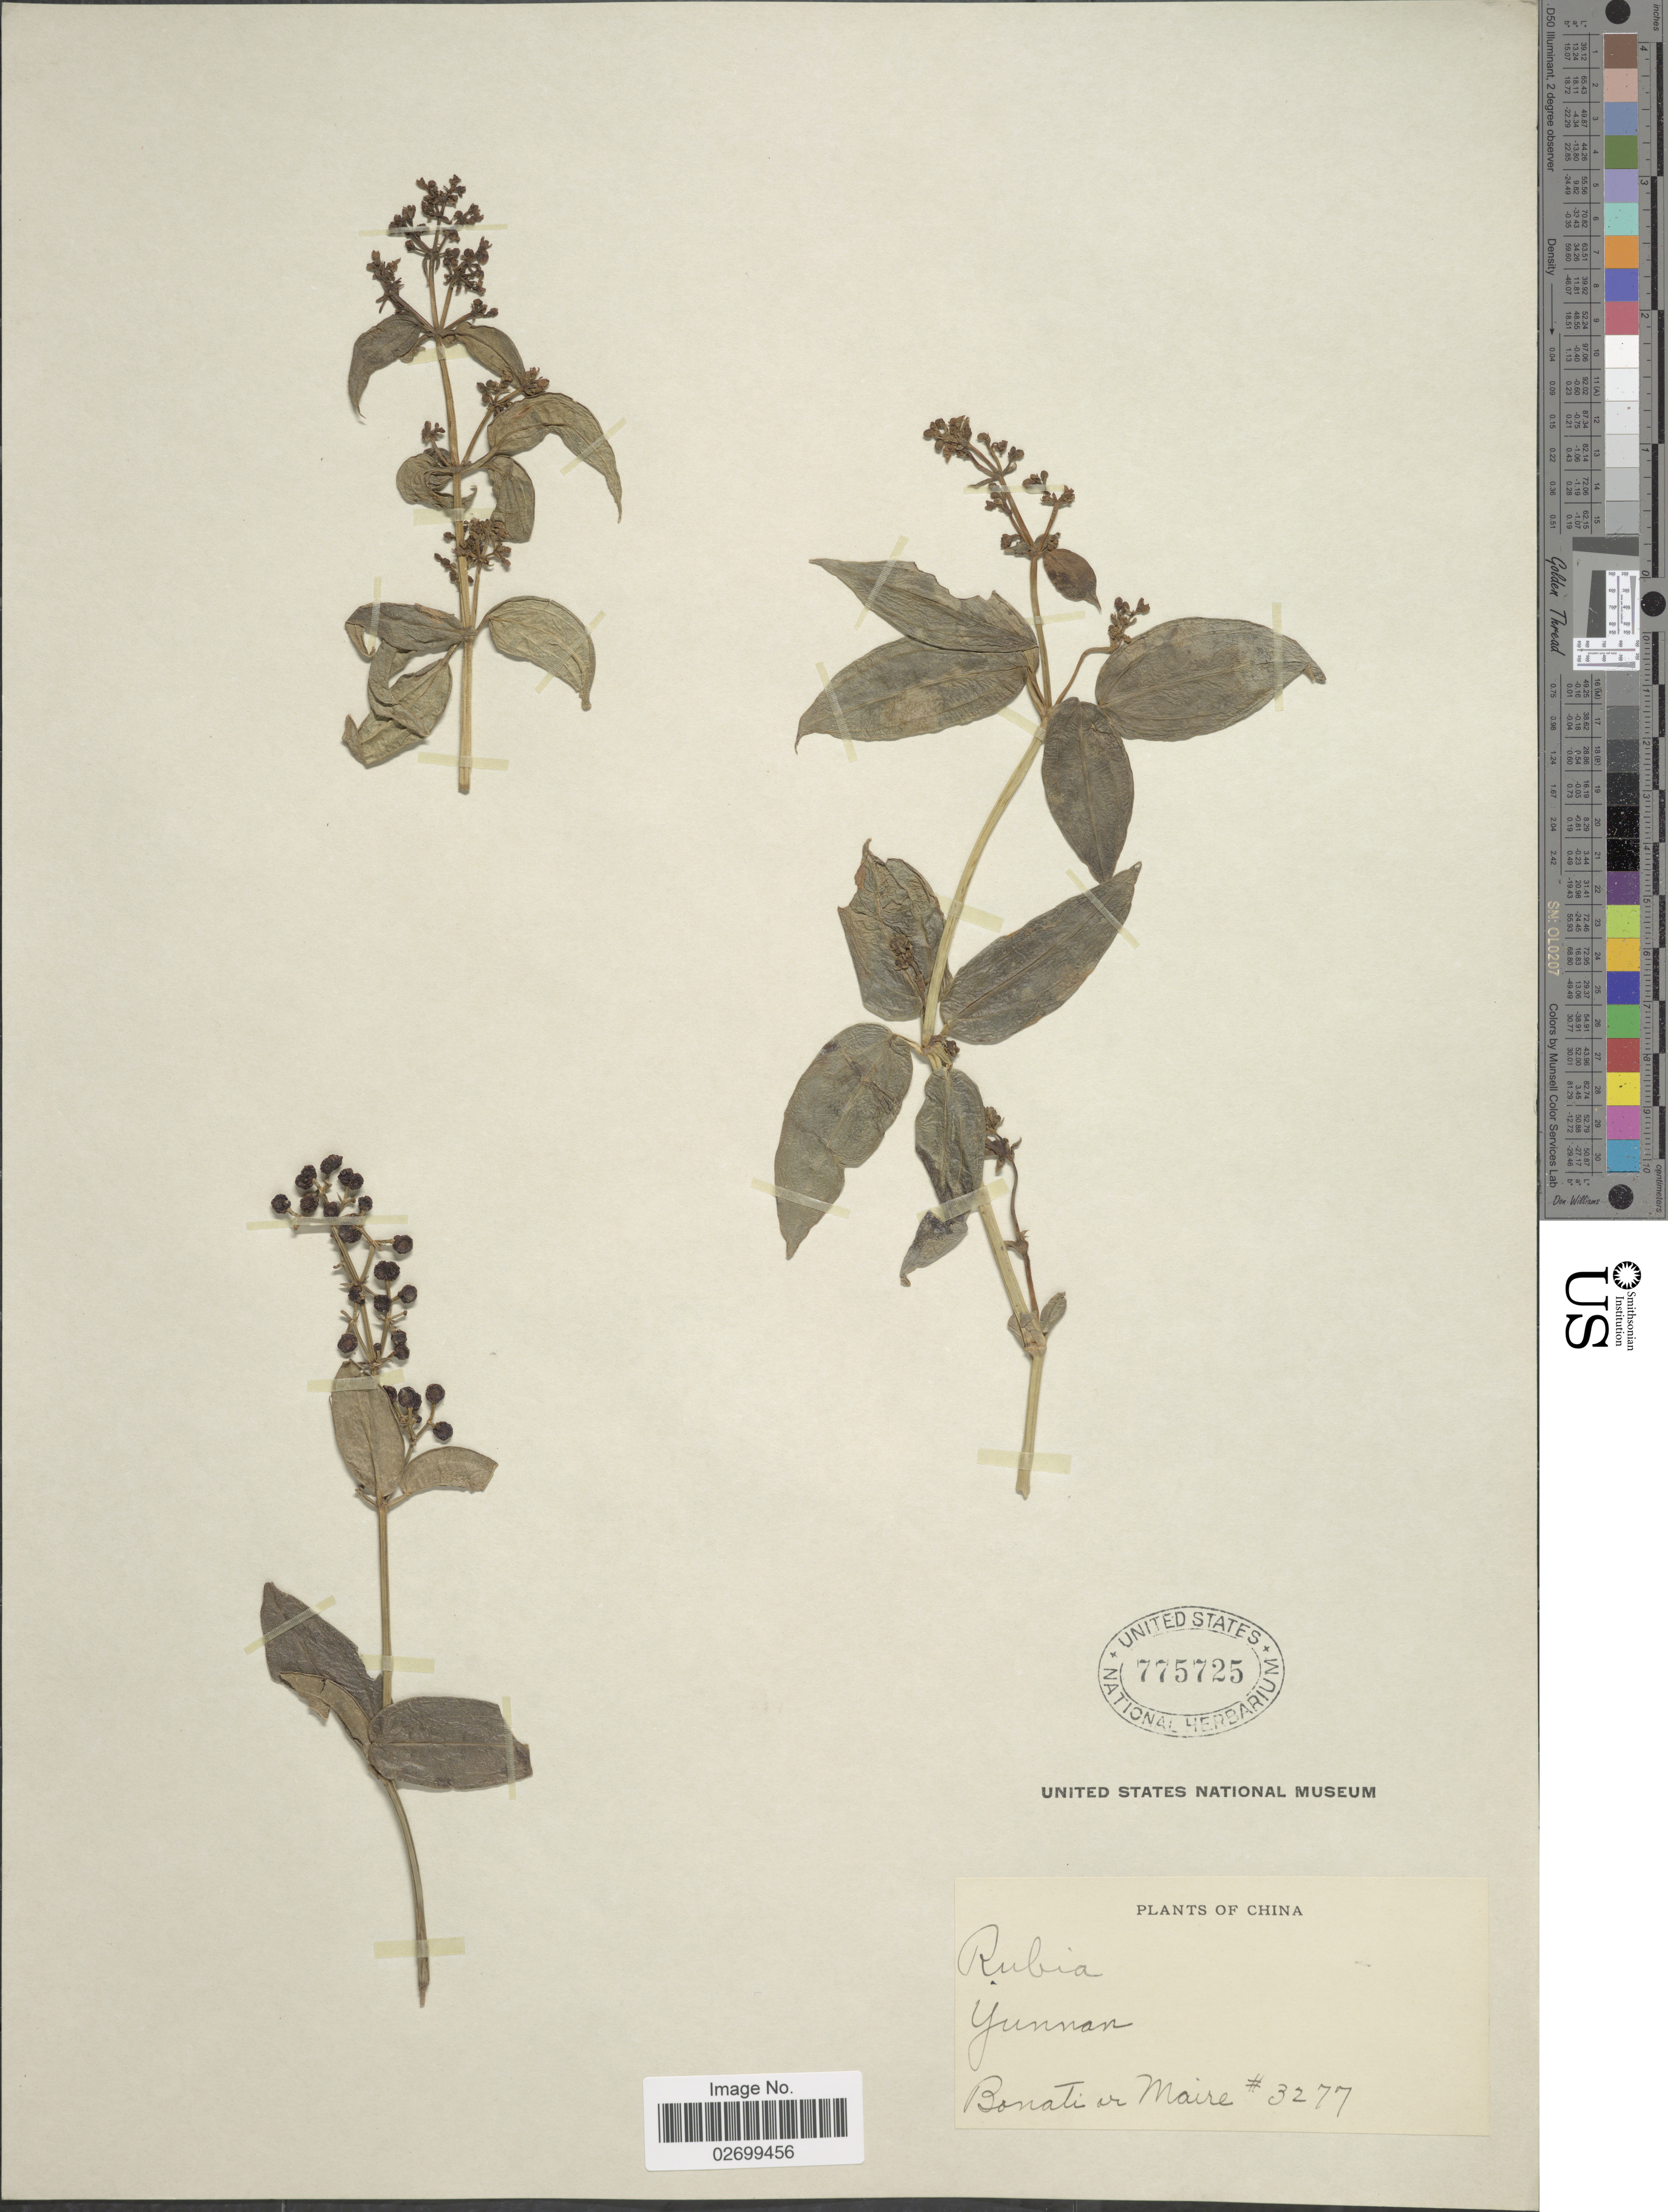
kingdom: Plantae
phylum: Tracheophyta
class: Magnoliopsida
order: Gentianales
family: Rubiaceae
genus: Rubia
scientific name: Rubia cordifolia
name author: L.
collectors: -. Bonati & Maire, --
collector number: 3277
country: China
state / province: Yunnan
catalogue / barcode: US 775725